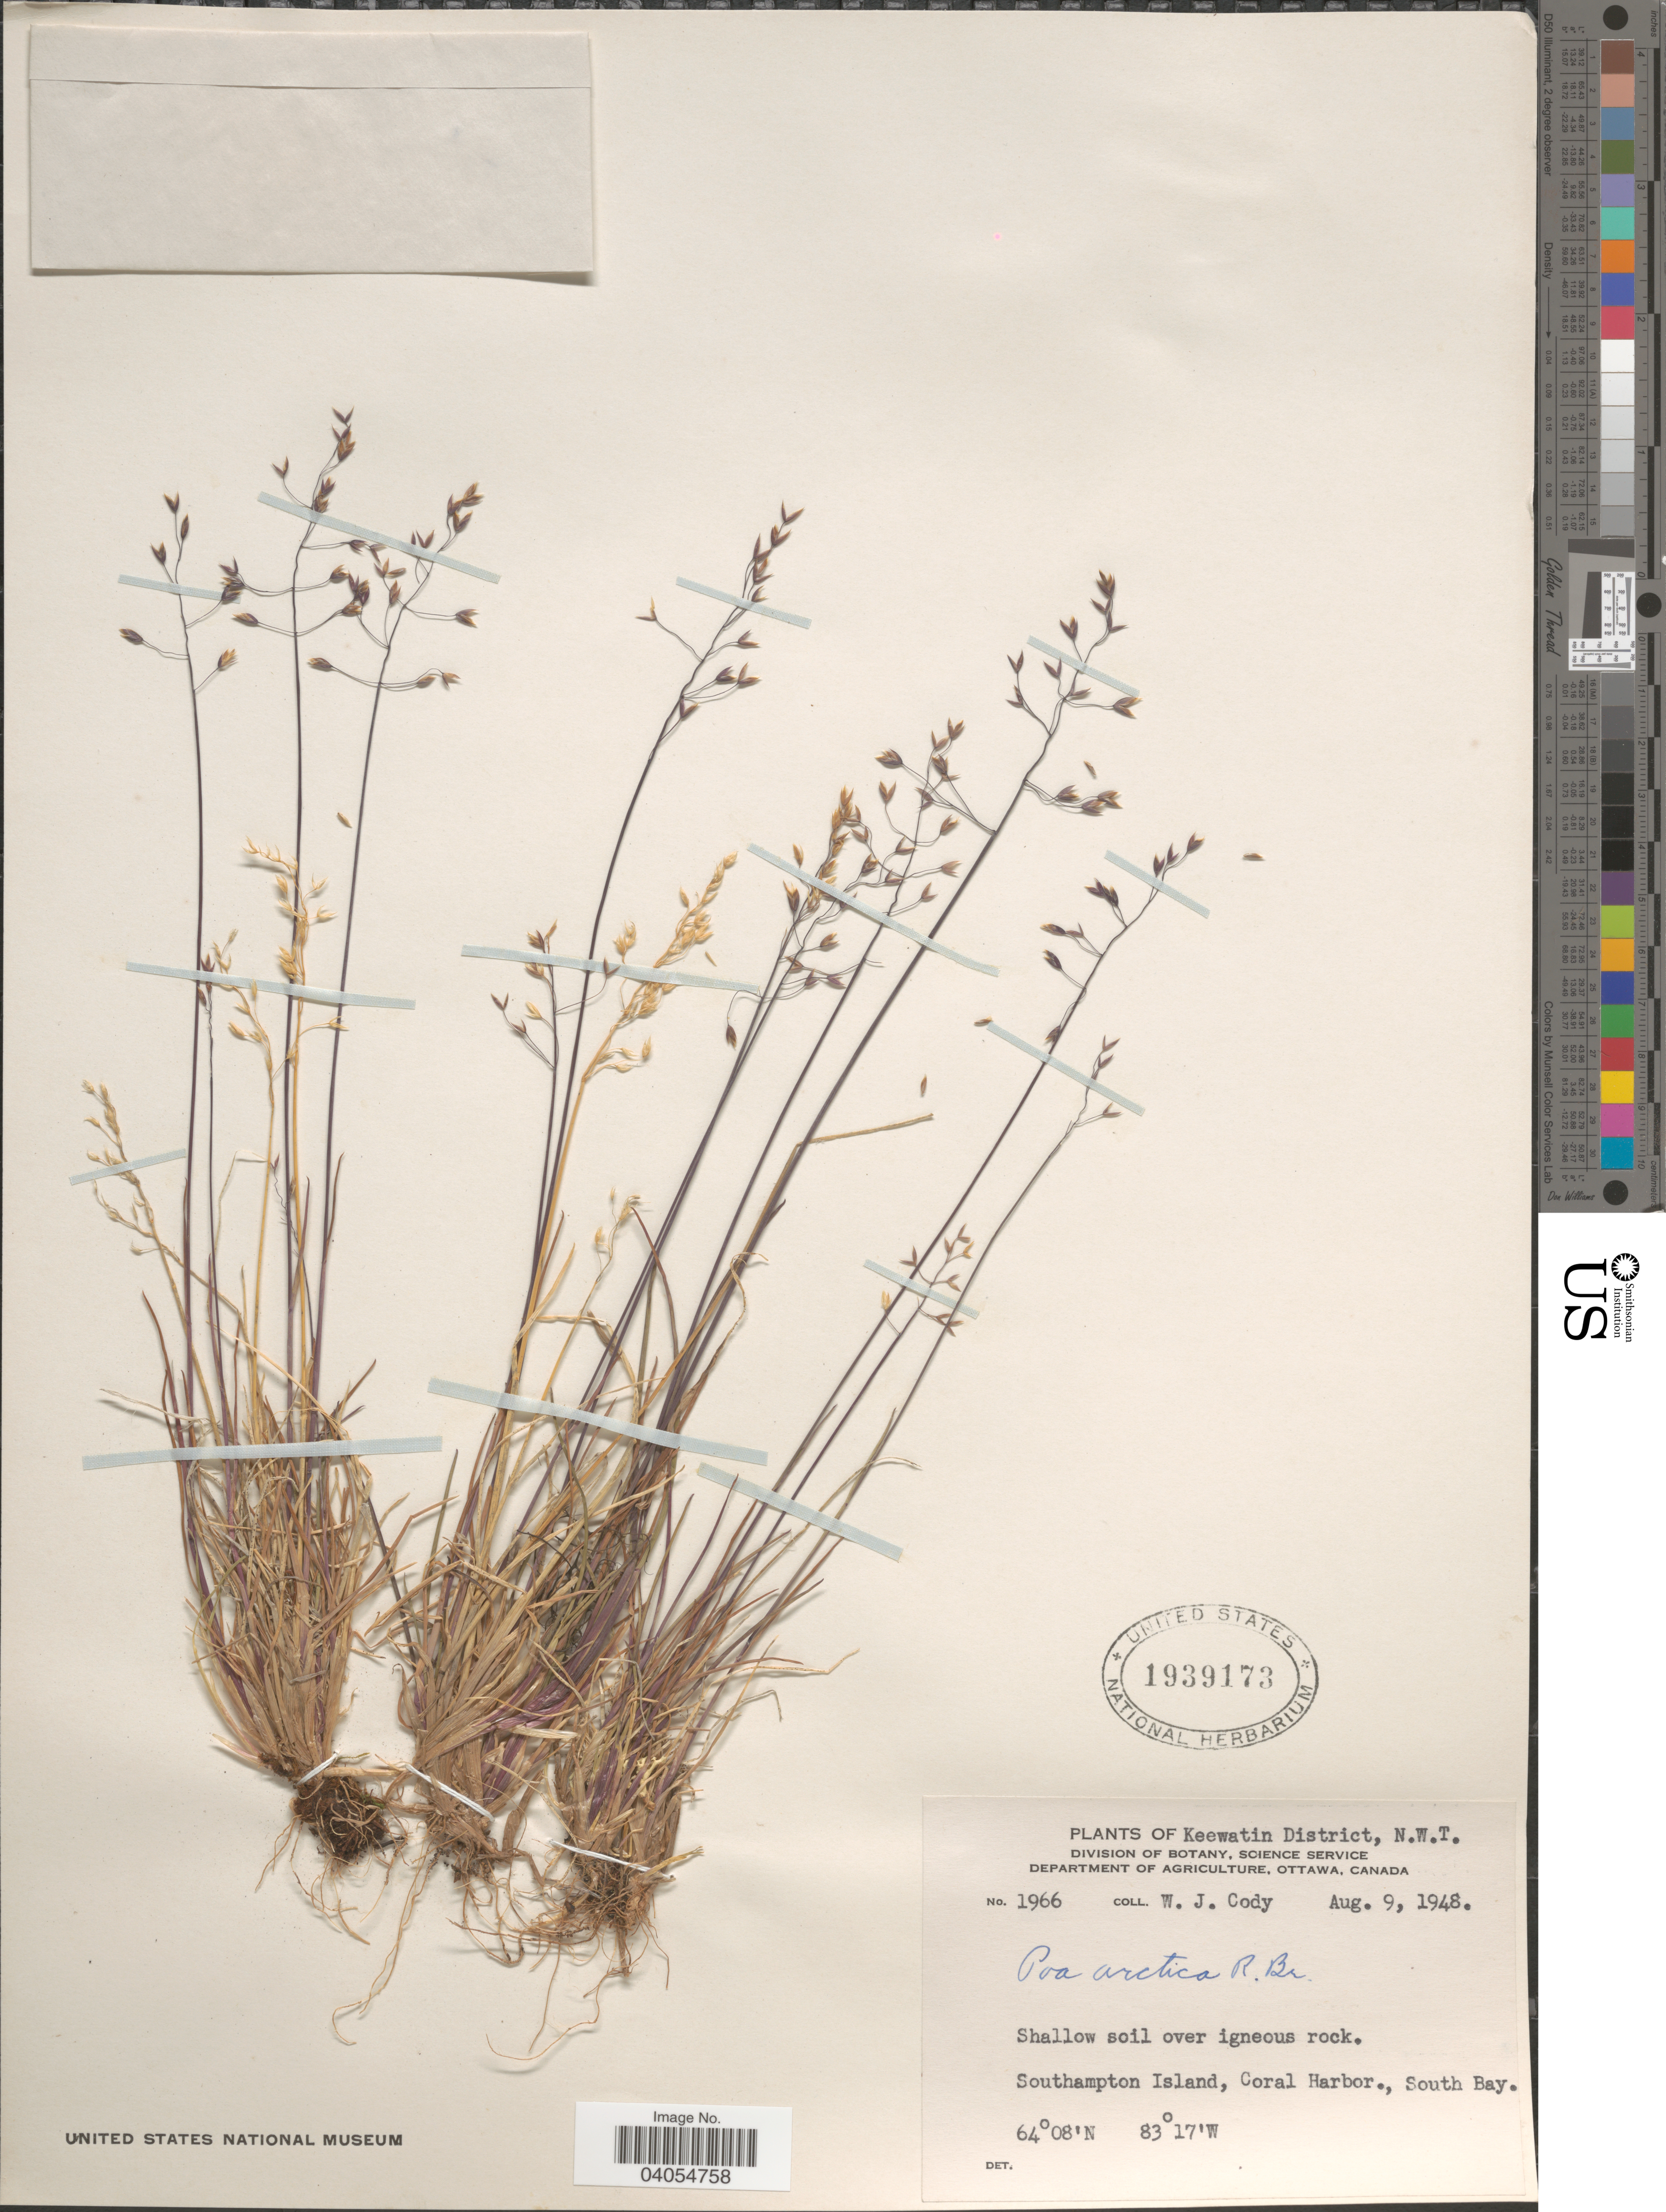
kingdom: Plantae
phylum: Tracheophyta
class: Liliopsida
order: Poales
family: Poaceae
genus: Poa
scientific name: Poa arctica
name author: R. Br.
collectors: W. Cody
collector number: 1966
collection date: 1948-08-09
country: Canada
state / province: Northwest Territories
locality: Keewatin District. Southampton Island, Coral Harbor. South Bay.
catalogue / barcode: US 1939173